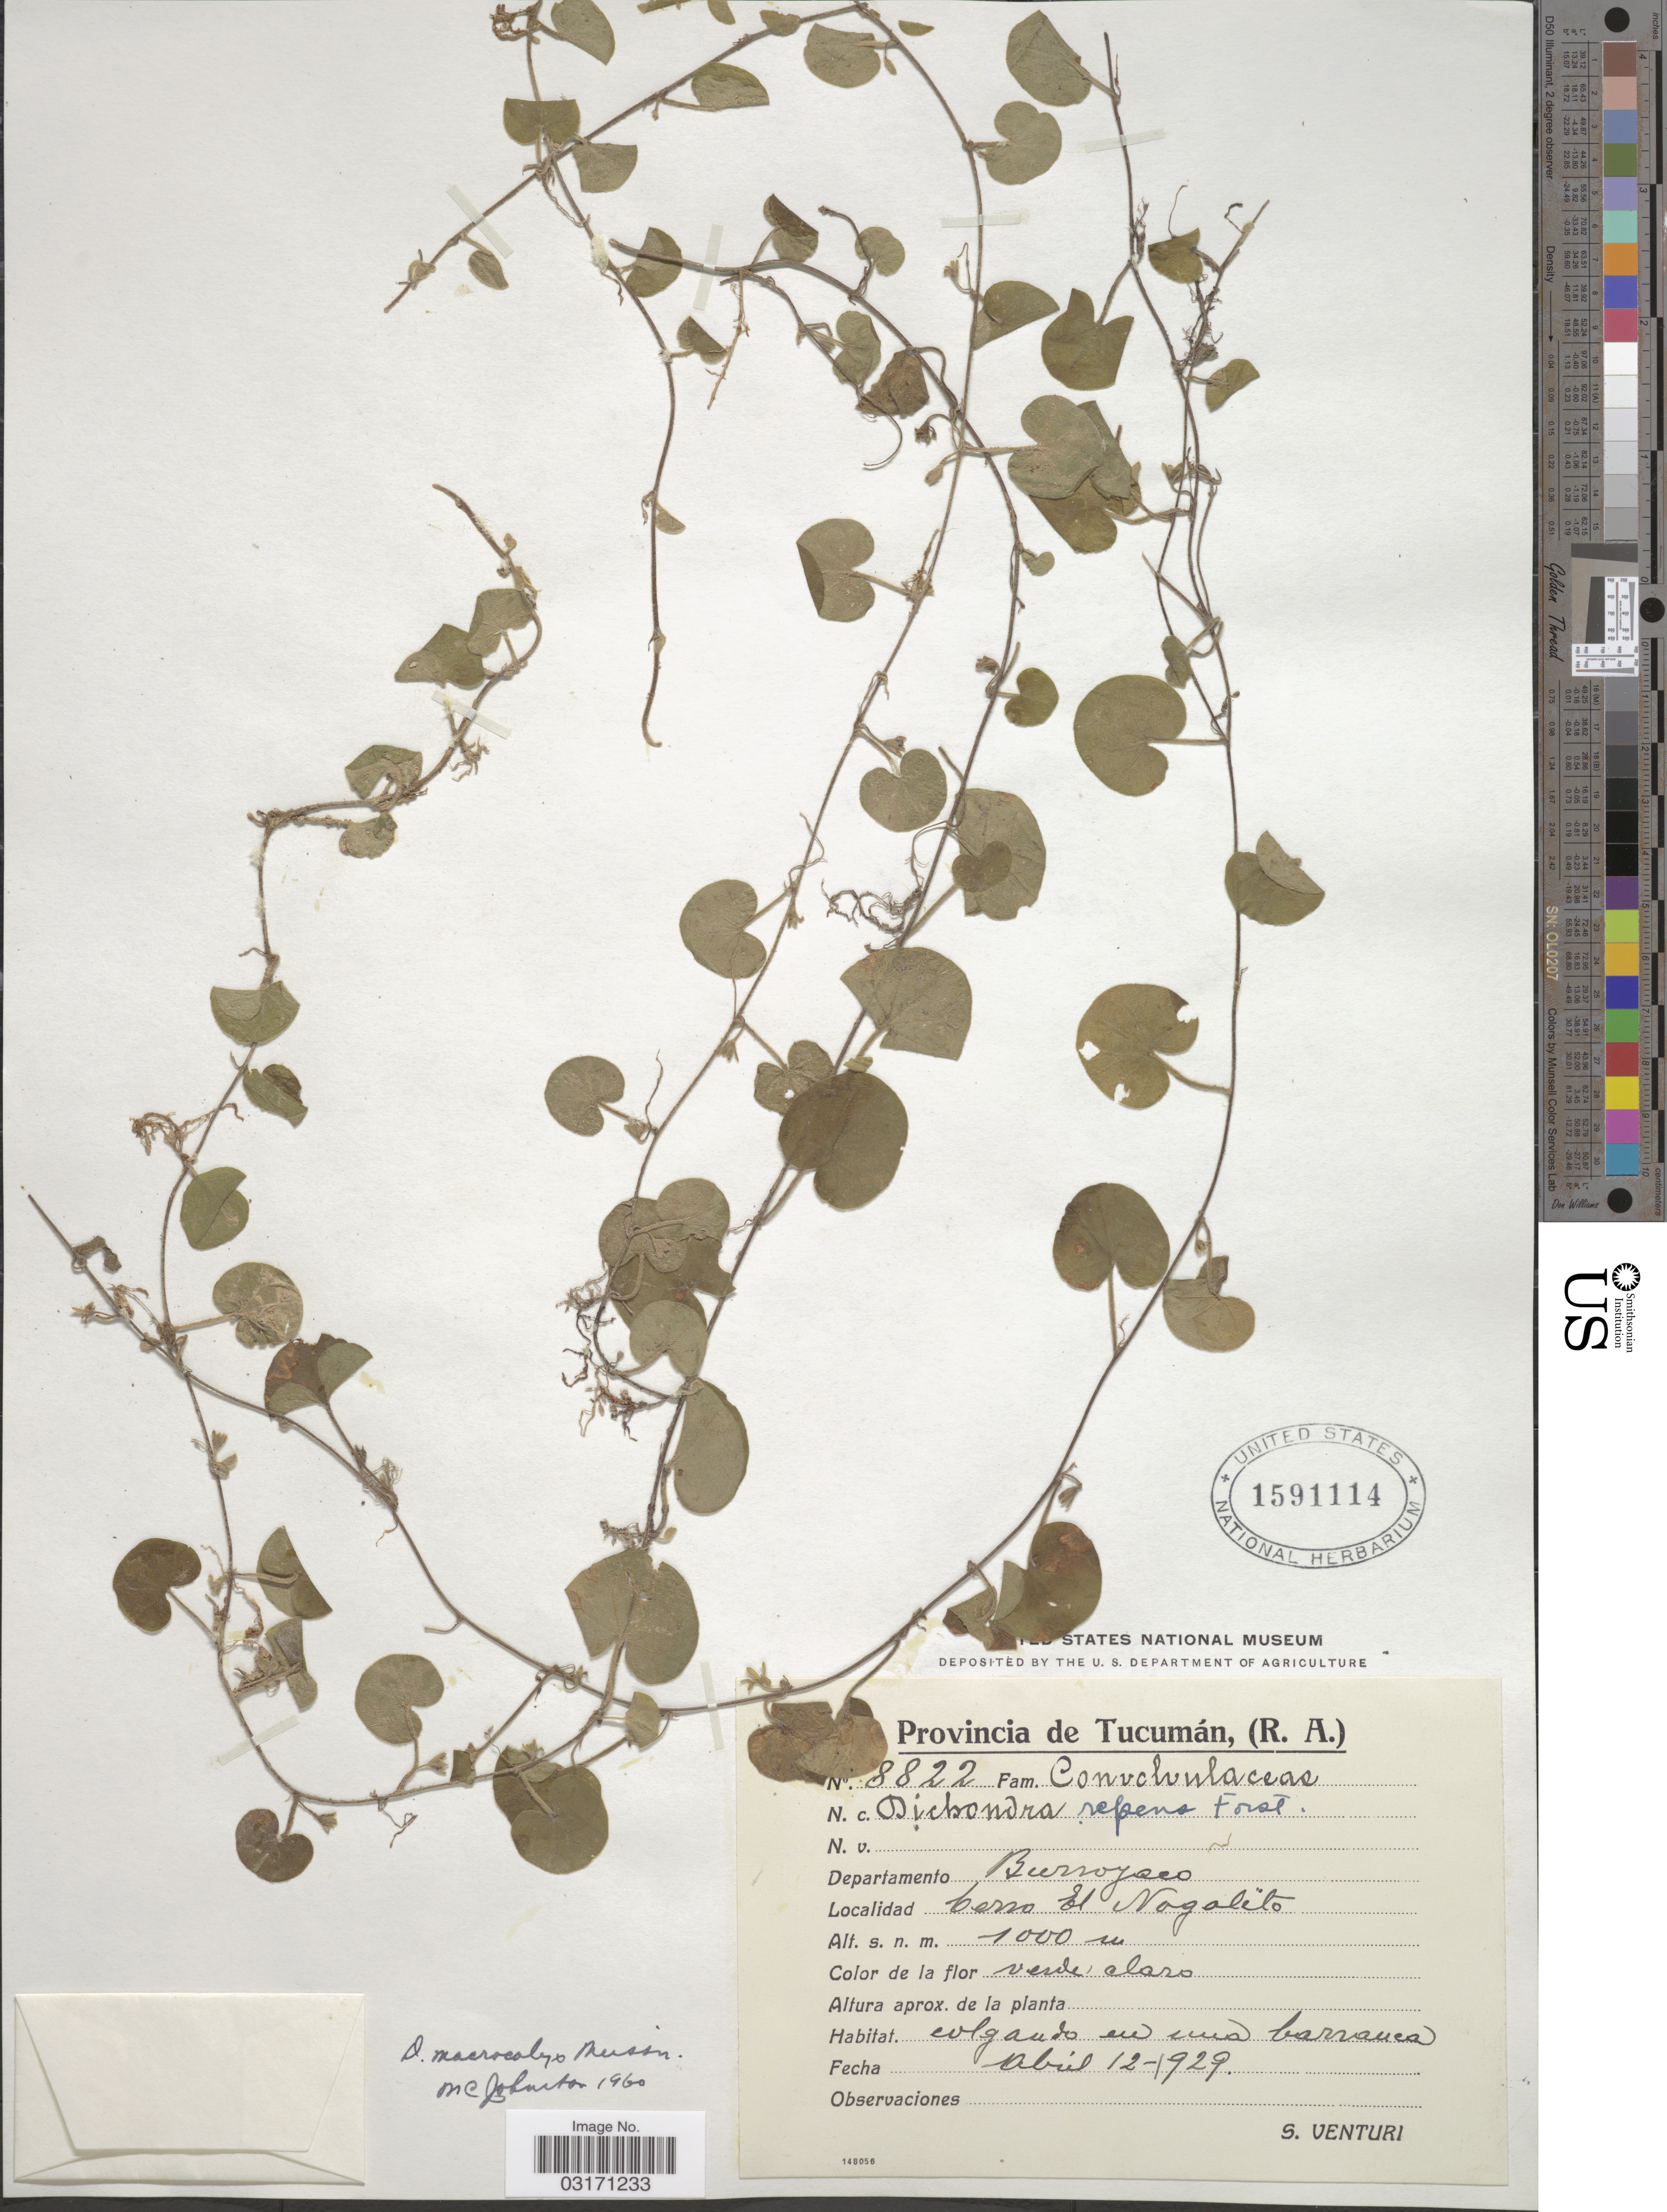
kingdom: Plantae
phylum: Tracheophyta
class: Magnoliopsida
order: Solanales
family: Convolvulaceae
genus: Dichondra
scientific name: Dichondra macrocalyx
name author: Meisn.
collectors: S. Venturi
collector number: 8822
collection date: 1929-04-12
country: Argentina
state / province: Tucuman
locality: Departamento Burroyaco. Cerro El Nogalito.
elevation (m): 1000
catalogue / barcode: US 1591114